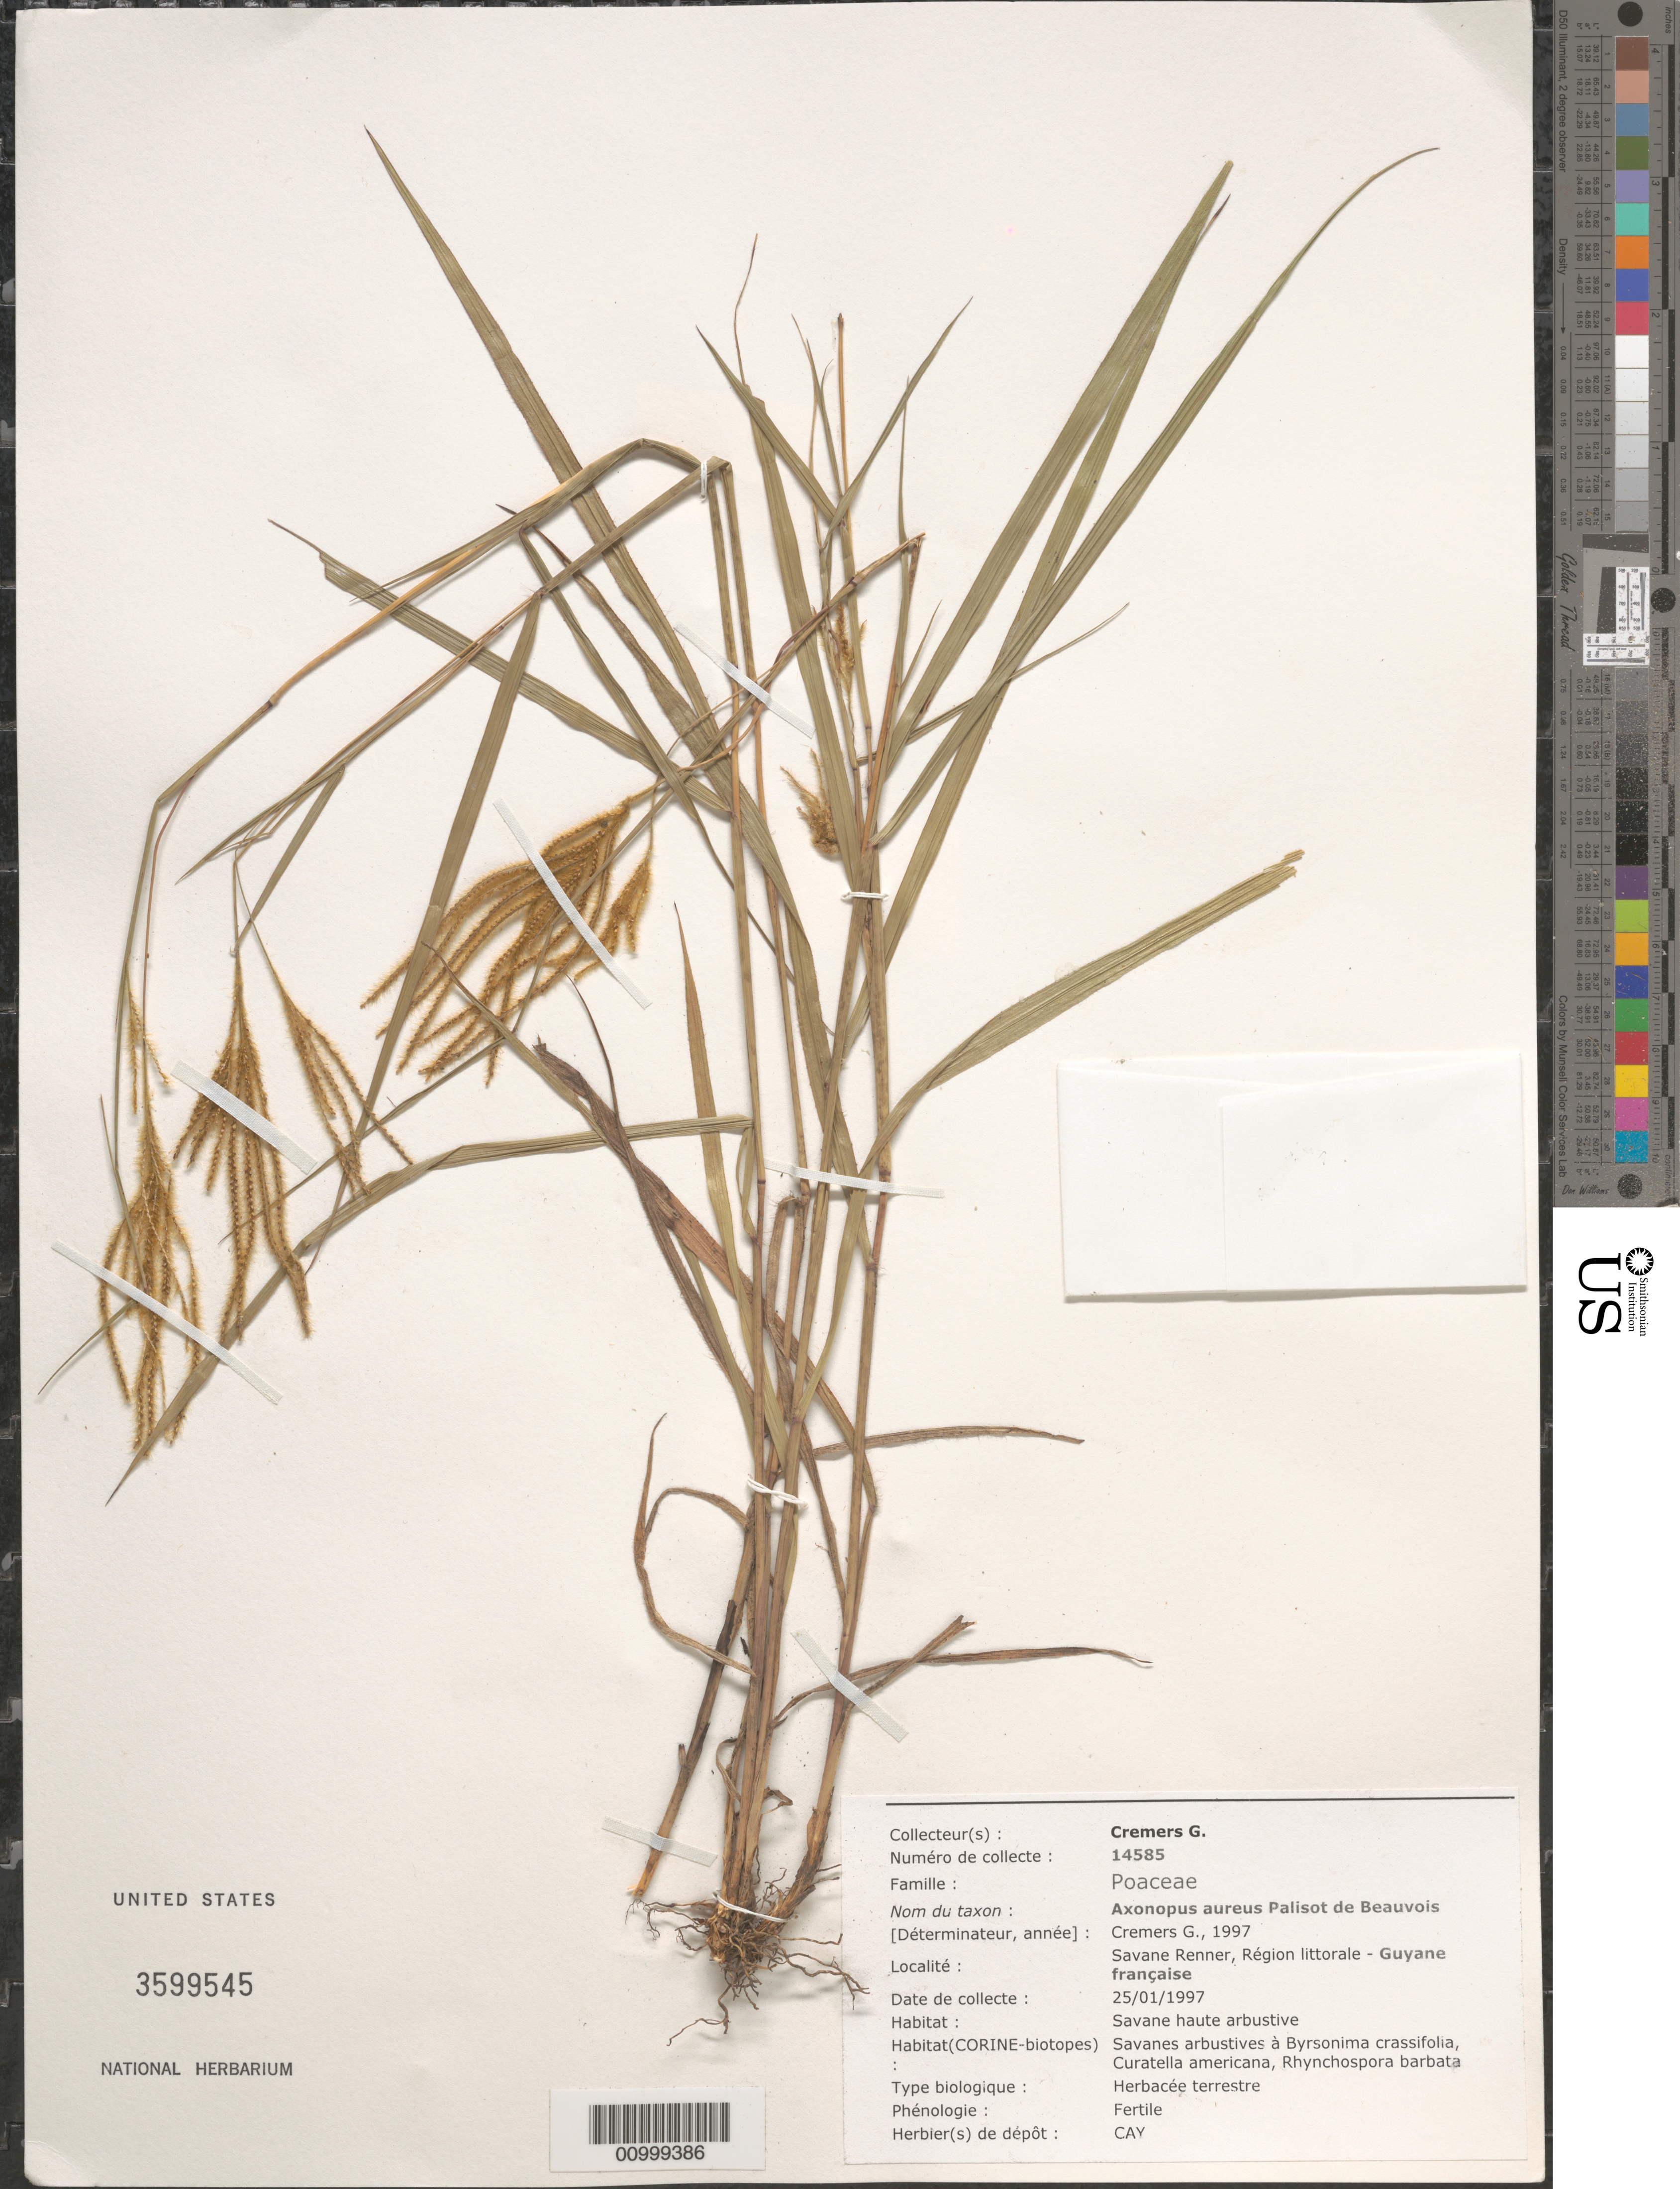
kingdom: Plantae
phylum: Tracheophyta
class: Liliopsida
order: Poales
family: Poaceae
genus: Axonopus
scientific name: Axonopus aureus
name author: P. Beauv.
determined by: Cremers, Georges A.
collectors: G. Cremers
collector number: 14585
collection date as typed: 25-Jan-97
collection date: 1997-01-25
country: French Guiana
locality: Savane Renner, Region littorale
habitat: Savane haute arbustive. Savanes arbustives a Byrsonima crassifolia, Curatella americana, Rhynchospora barbata.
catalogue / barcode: US 3599545